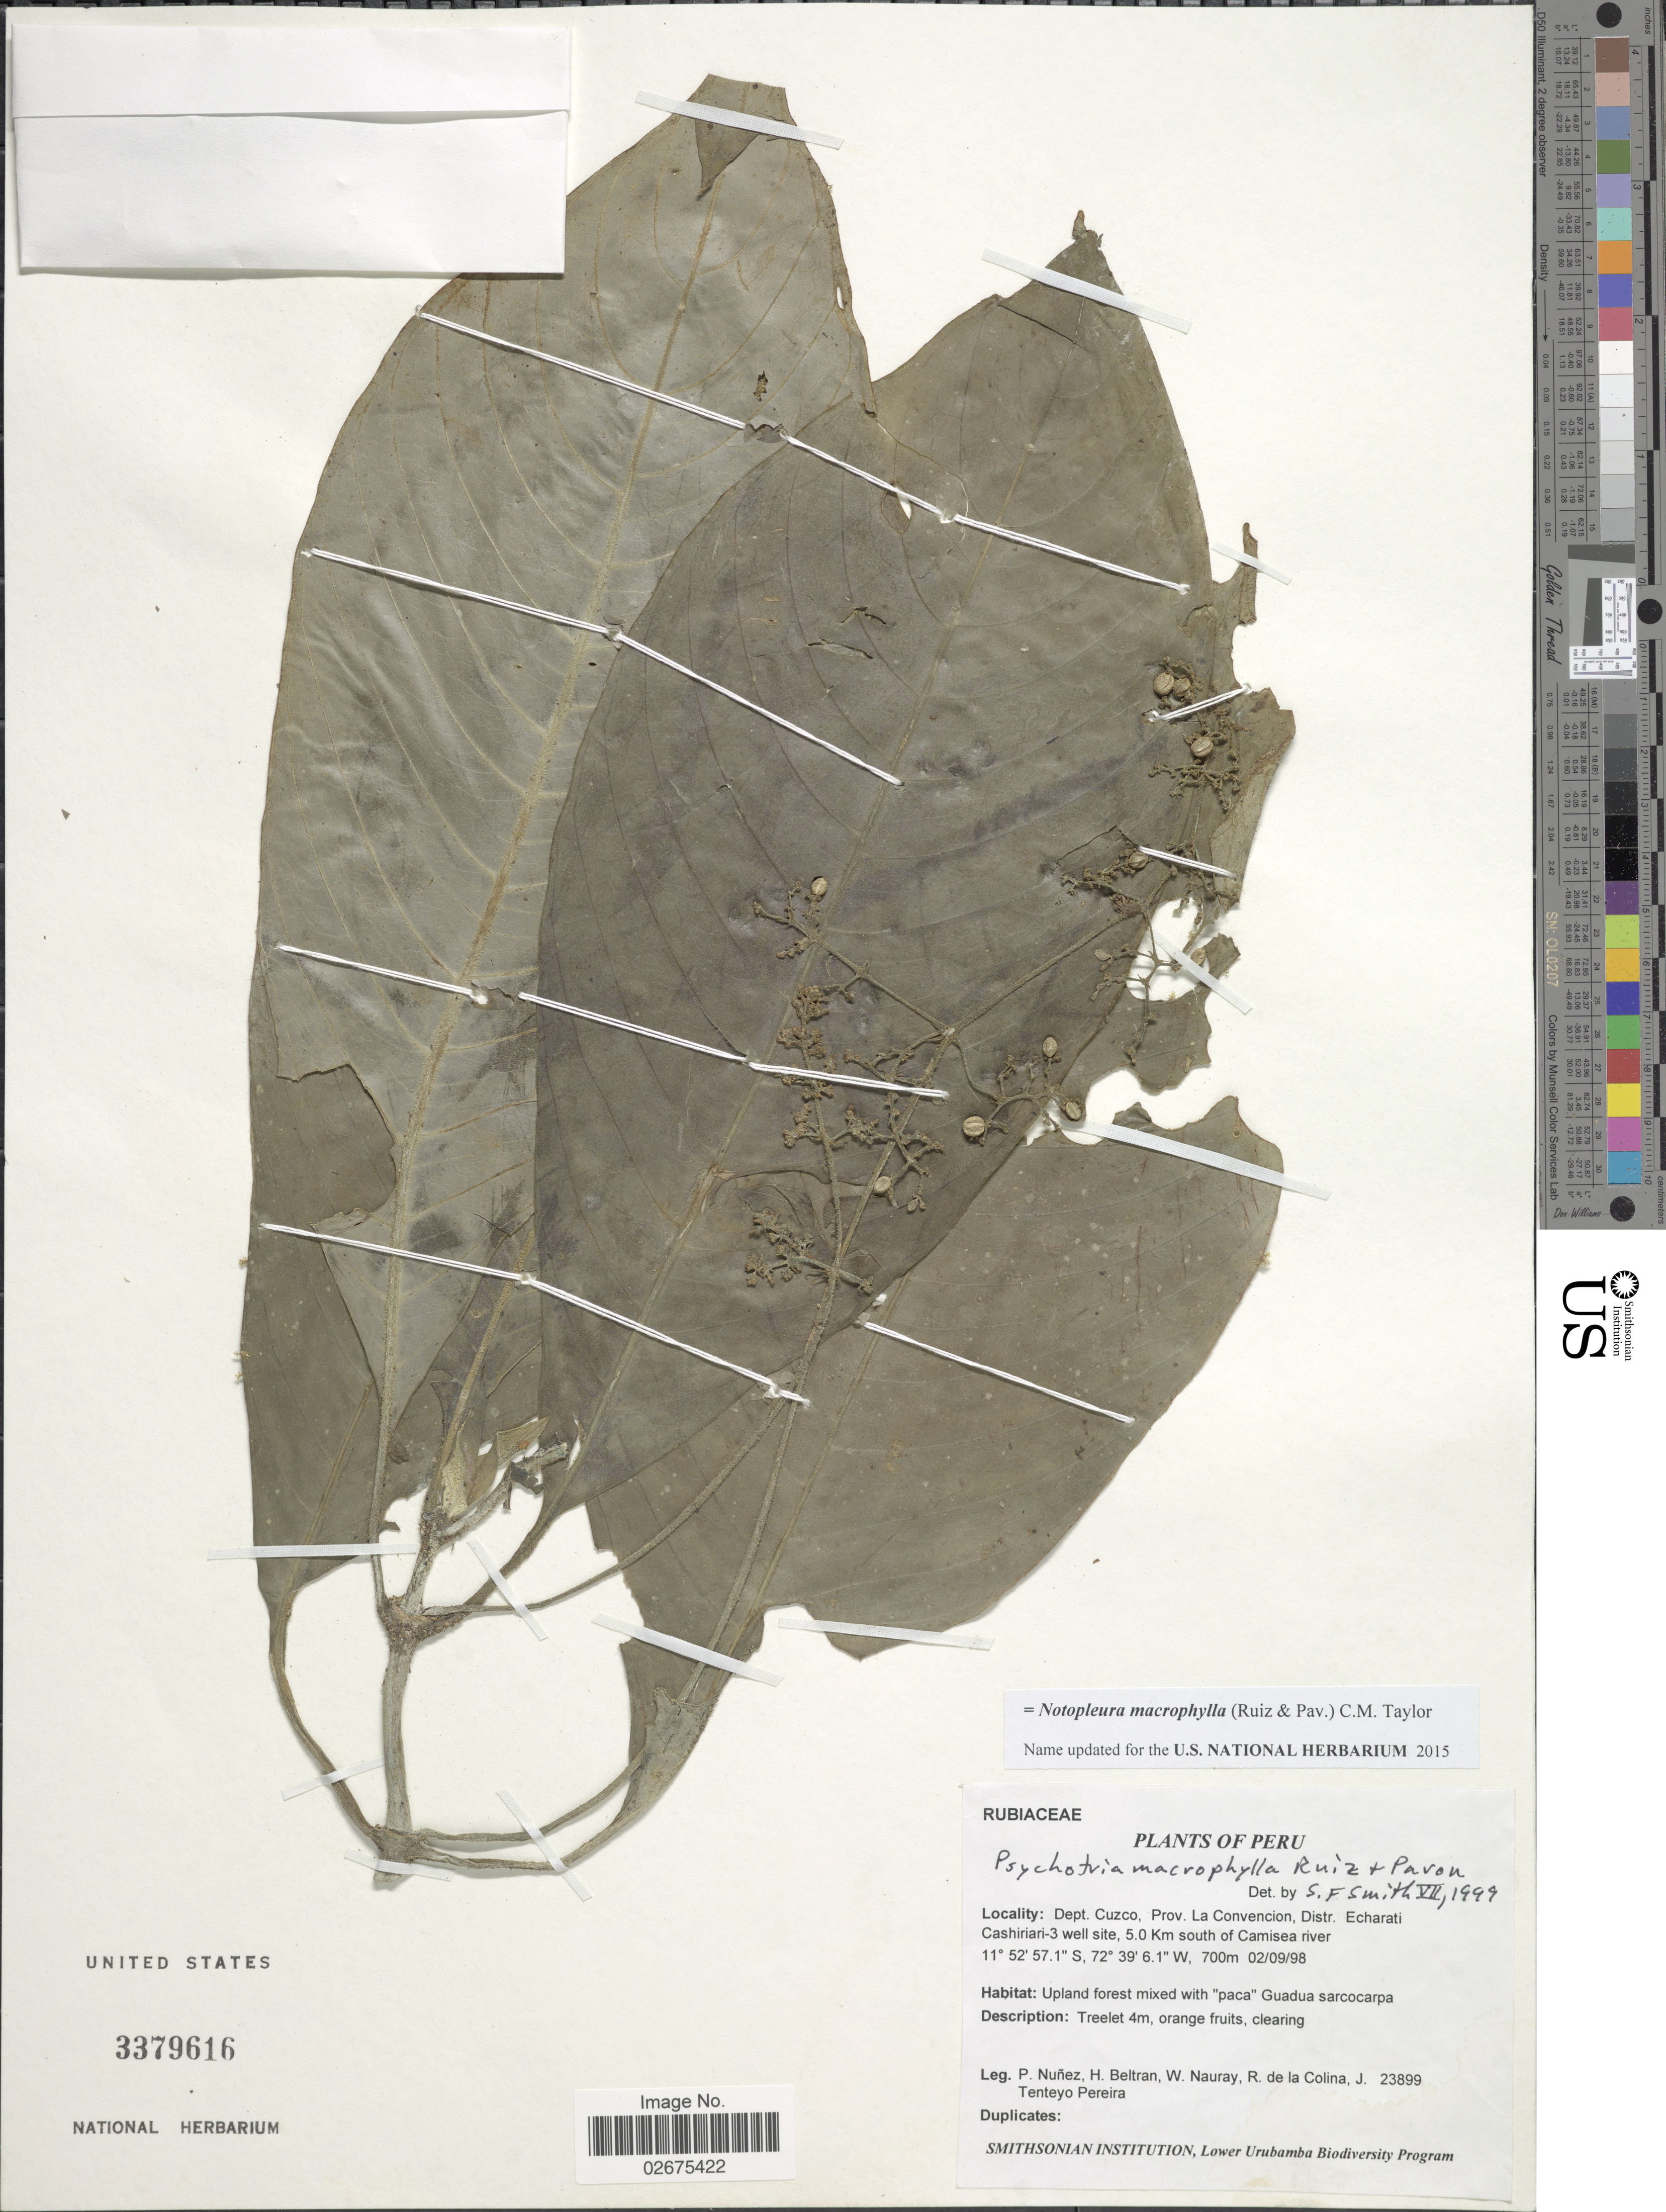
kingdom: Plantae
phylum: Tracheophyta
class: Magnoliopsida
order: Gentianales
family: Rubiaceae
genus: Notopleura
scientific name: Notopleura macrophylla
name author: (Ruiz & Pav.) C.M. Taylor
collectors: P. Nuñez V., H. Beltran, W. Nauray, R. Colina & J. Tenteyo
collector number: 23899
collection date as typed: Transcribed d/m/y: 2/9/98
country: Peru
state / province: Cusco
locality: Prov. La Convencion, Distr. Echarati Cashiriari-3 Well Site, 5.0 Km south of Camisea river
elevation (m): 700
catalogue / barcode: US 3379616